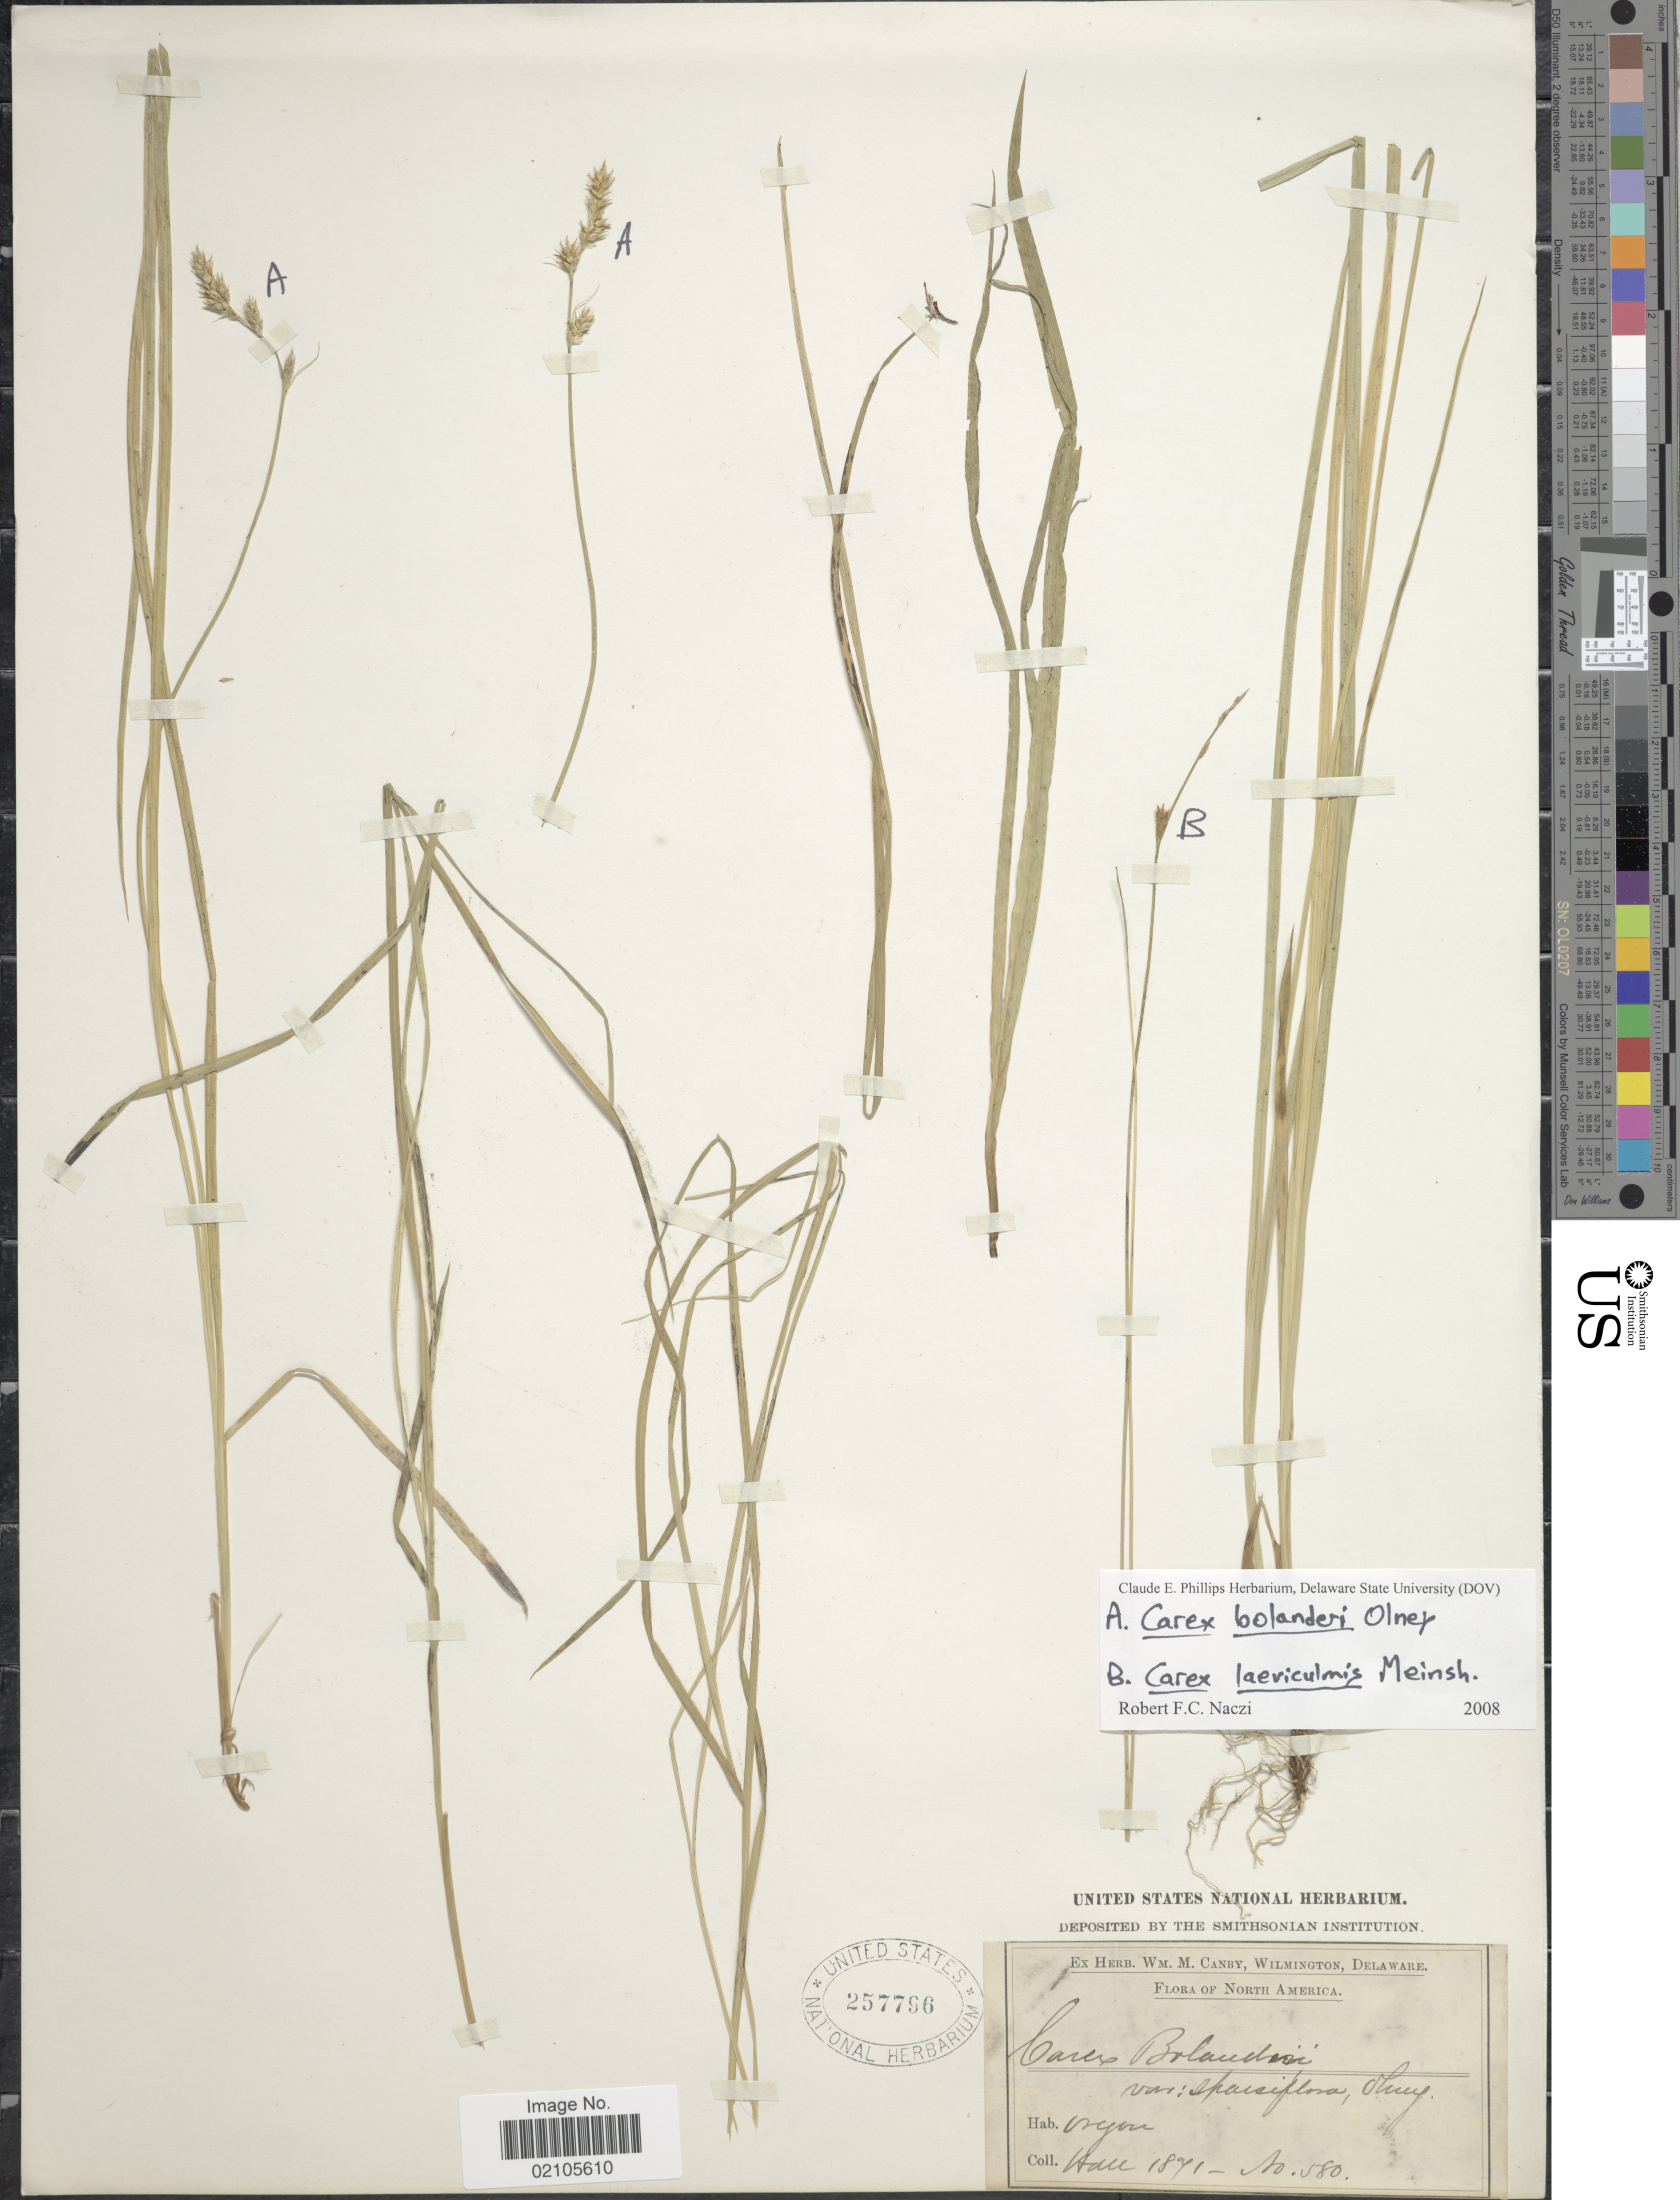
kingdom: Plantae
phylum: Tracheophyta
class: Liliopsida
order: Poales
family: Cyperaceae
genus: Carex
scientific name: Carex bolanderi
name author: Olney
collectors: -- Hall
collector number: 580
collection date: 1871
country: United States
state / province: Oregon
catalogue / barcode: US 257796